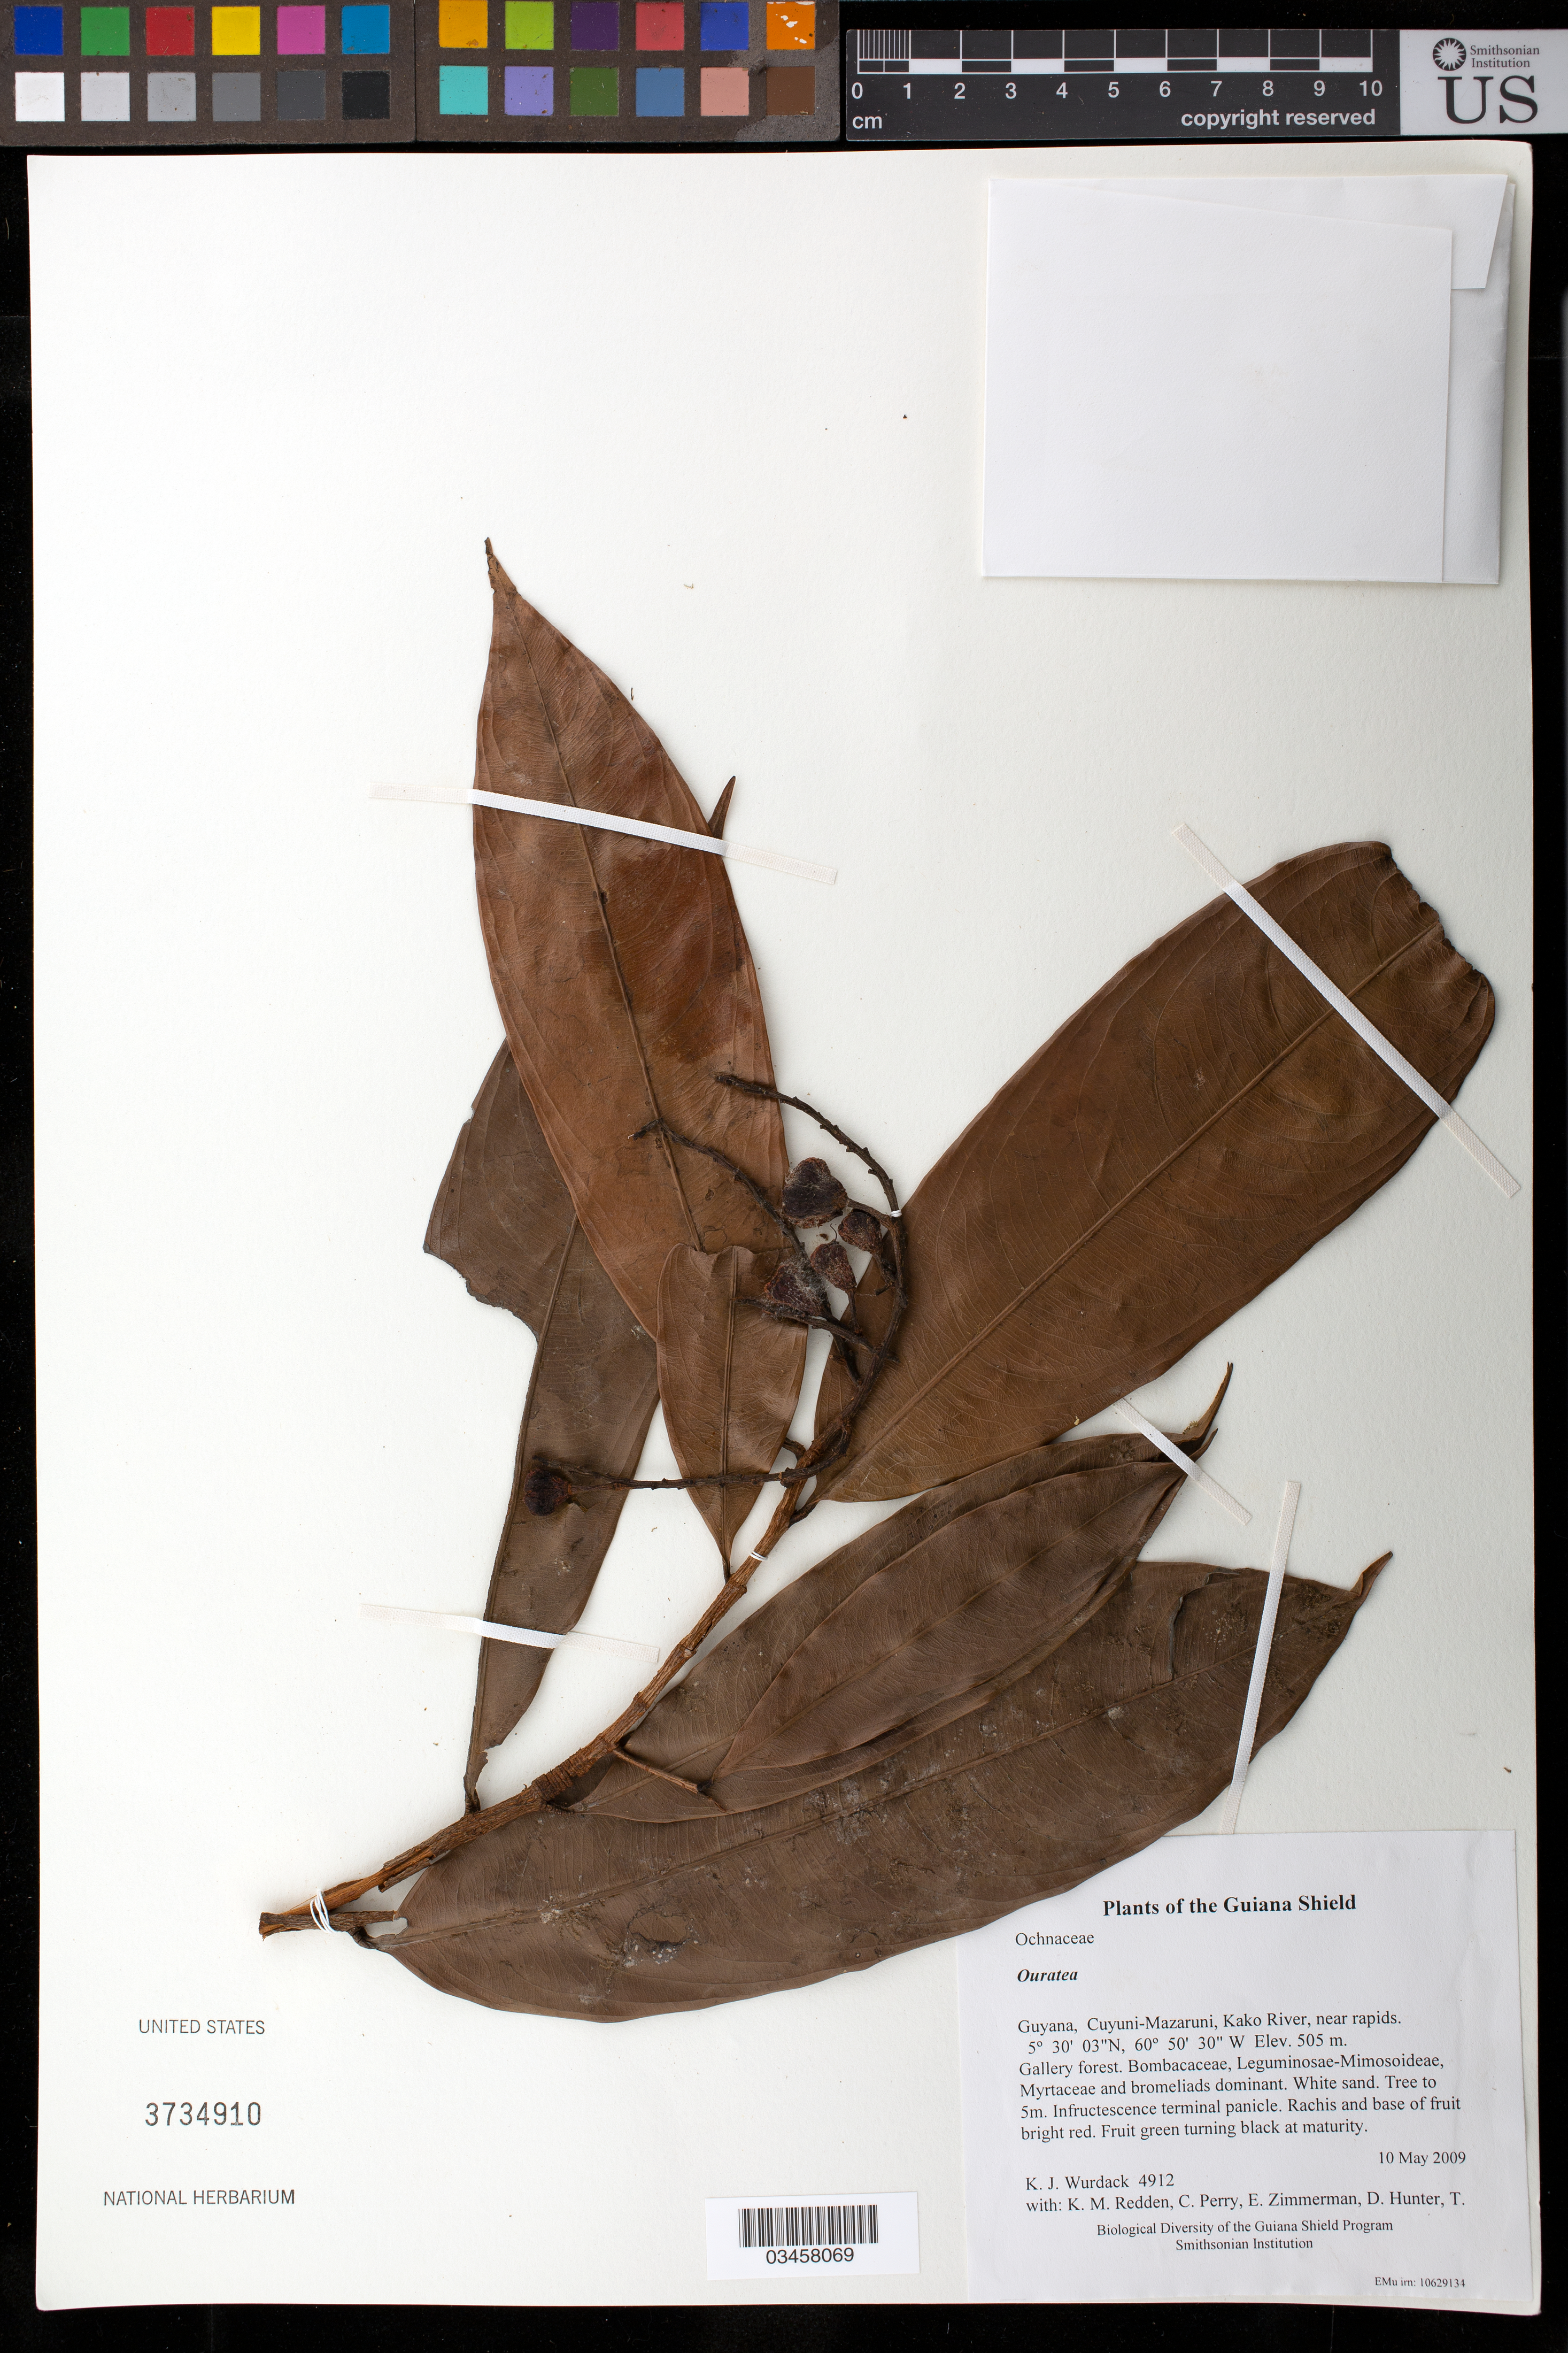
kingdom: Plantae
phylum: Tracheophyta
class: Magnoliopsida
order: Malpighiales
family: Ochnaceae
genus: Ouratea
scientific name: Ouratea sp.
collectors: K. Wurdack, K. M. Redden, C. Perry, E. Zimmerman, D. Hunter, T. Hunter & V. Roland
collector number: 4912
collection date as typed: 10 May 2009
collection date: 2009-05-10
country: Guyana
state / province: Cuyuni-Mazaruni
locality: Kako River, near rapids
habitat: Gallery forest. Bombacaceae, Leguminosae-Mimosoideae, Myrtaceae and bromeliads dominant. White sand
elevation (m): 505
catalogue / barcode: US 3734910